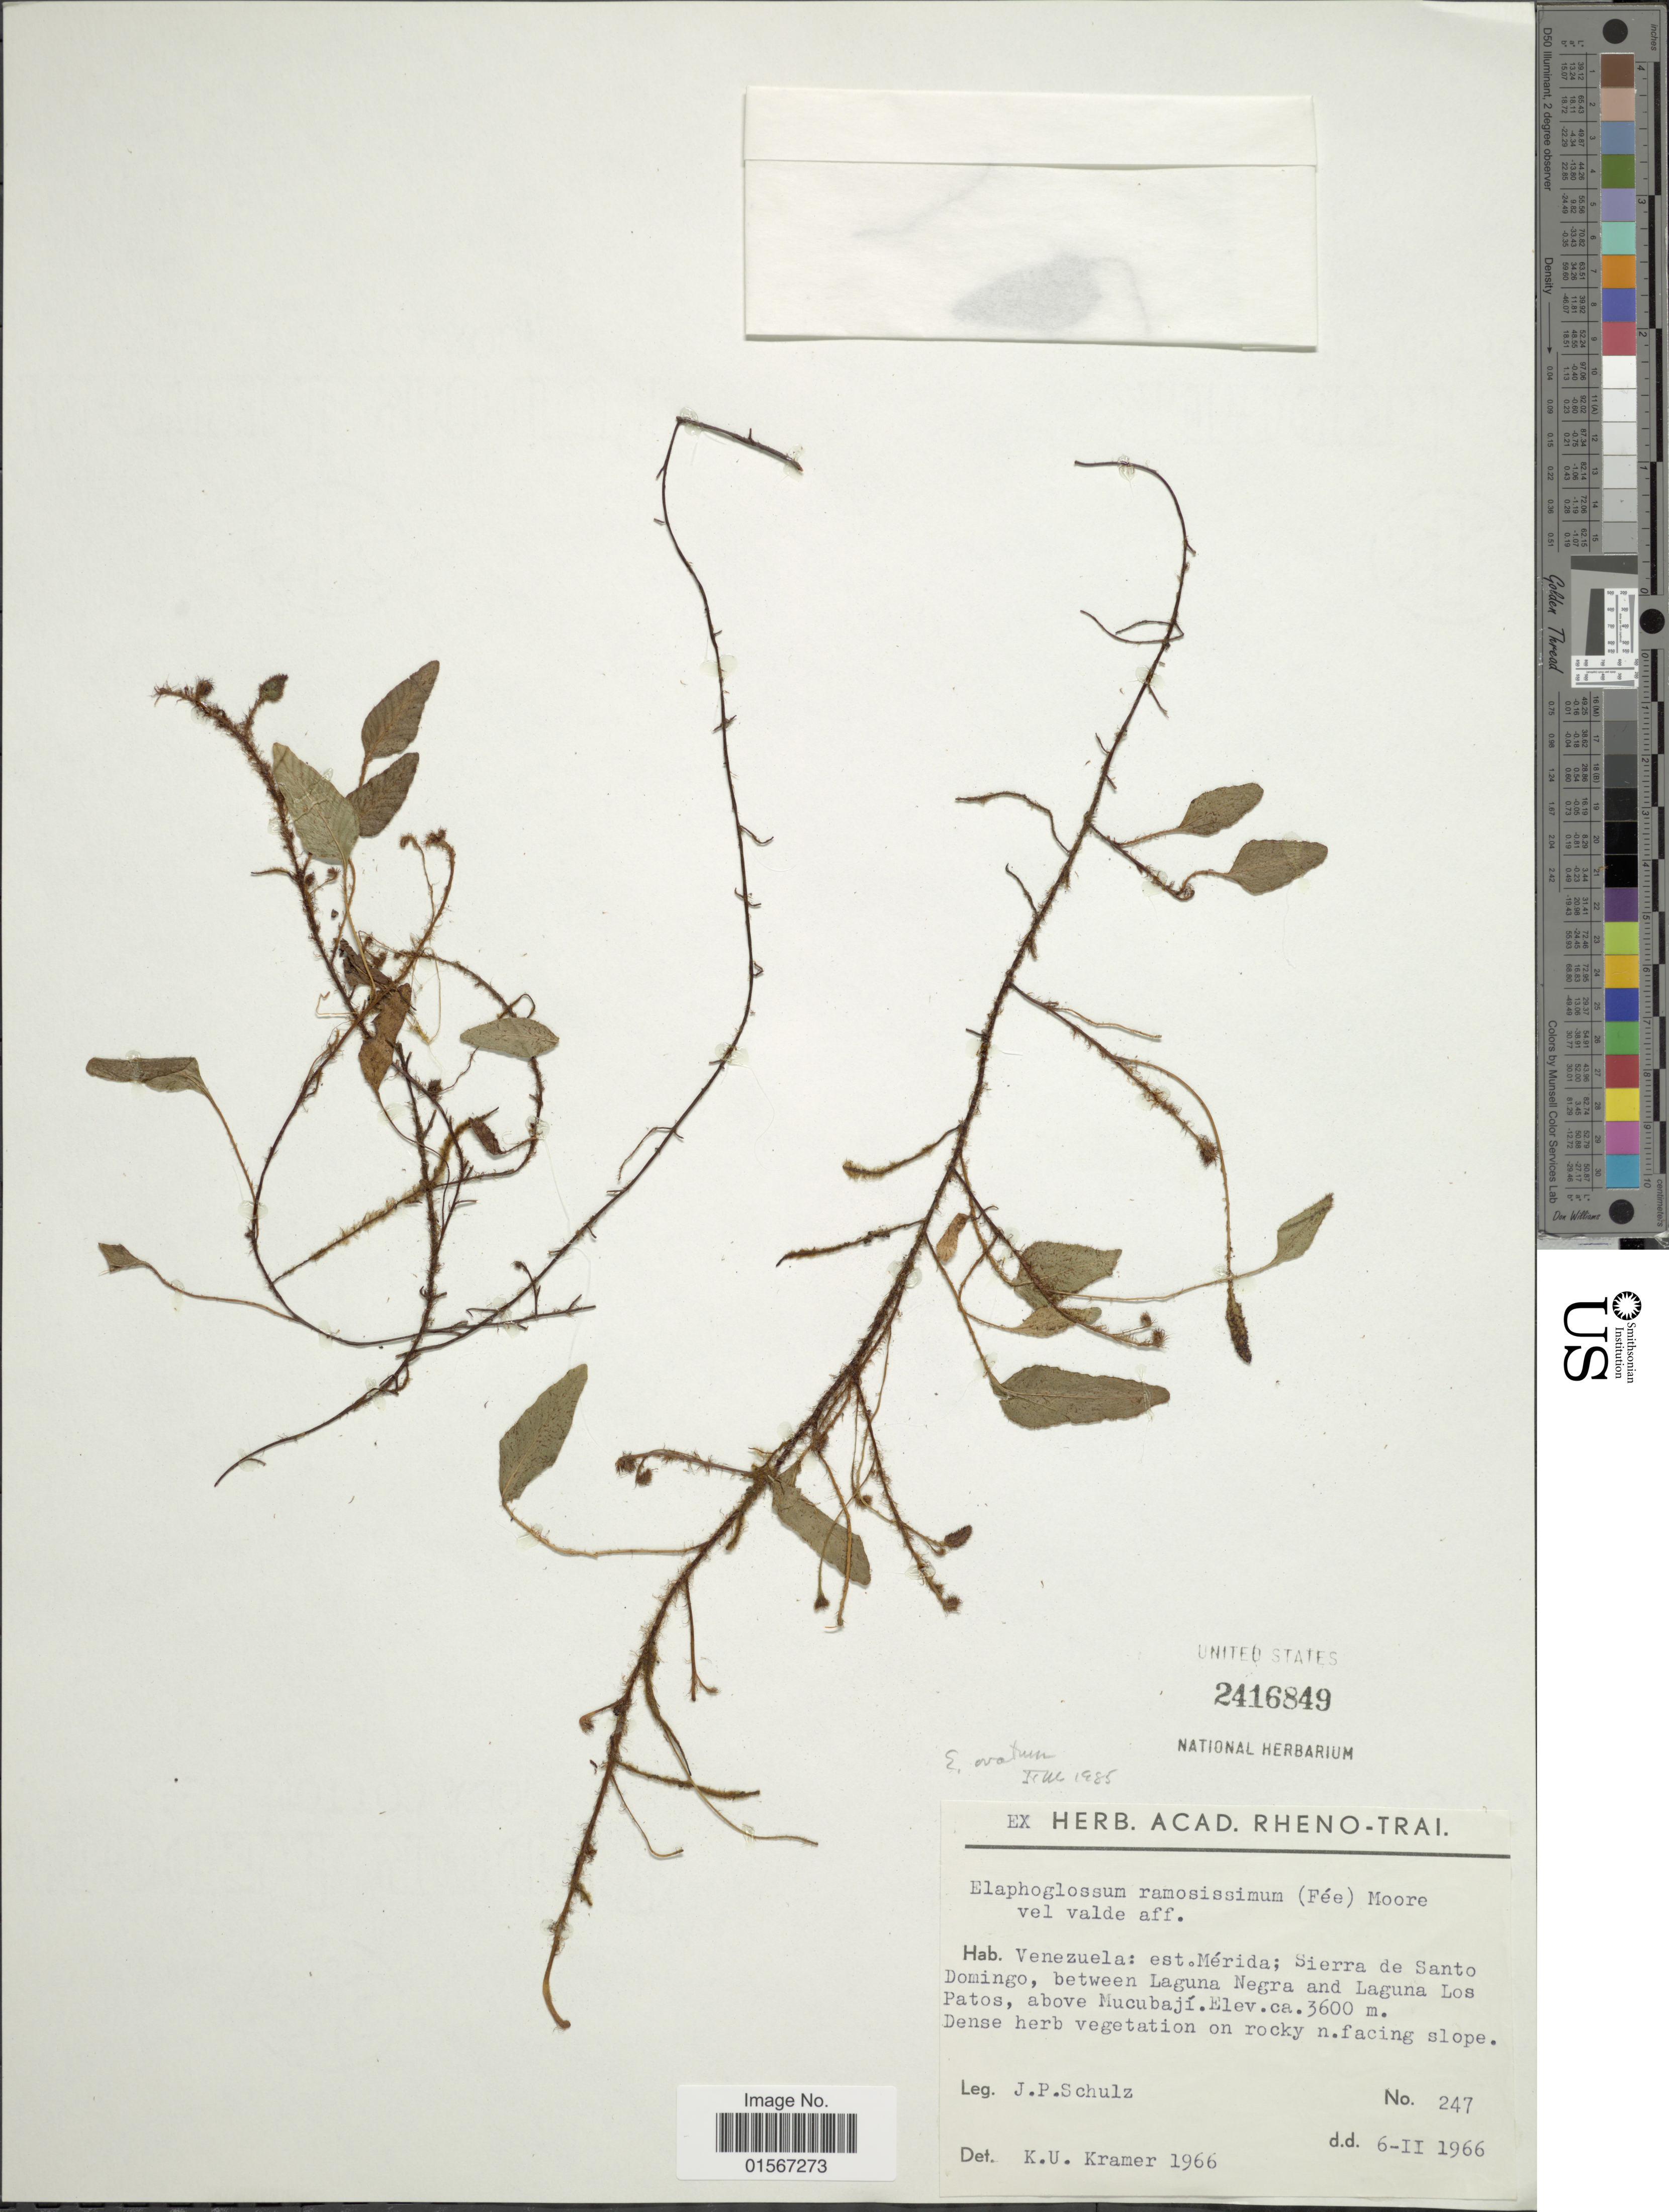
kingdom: Plantae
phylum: Tracheophyta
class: Polypodiopsida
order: Polypodiales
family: Dryopteridaceae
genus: Elaphoglossum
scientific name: Elaphoglossum ovatum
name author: (Hook. & Grev.) T. Moore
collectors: J. P. Schulz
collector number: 247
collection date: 1966-02-06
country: Venezuela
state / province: Mérida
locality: Venezuela: est. Mérida; Sierra de Santo Domingo, between Laguna Negra and Laguna Los Patoa, above Mucubají.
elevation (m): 3600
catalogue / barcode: US 2416849